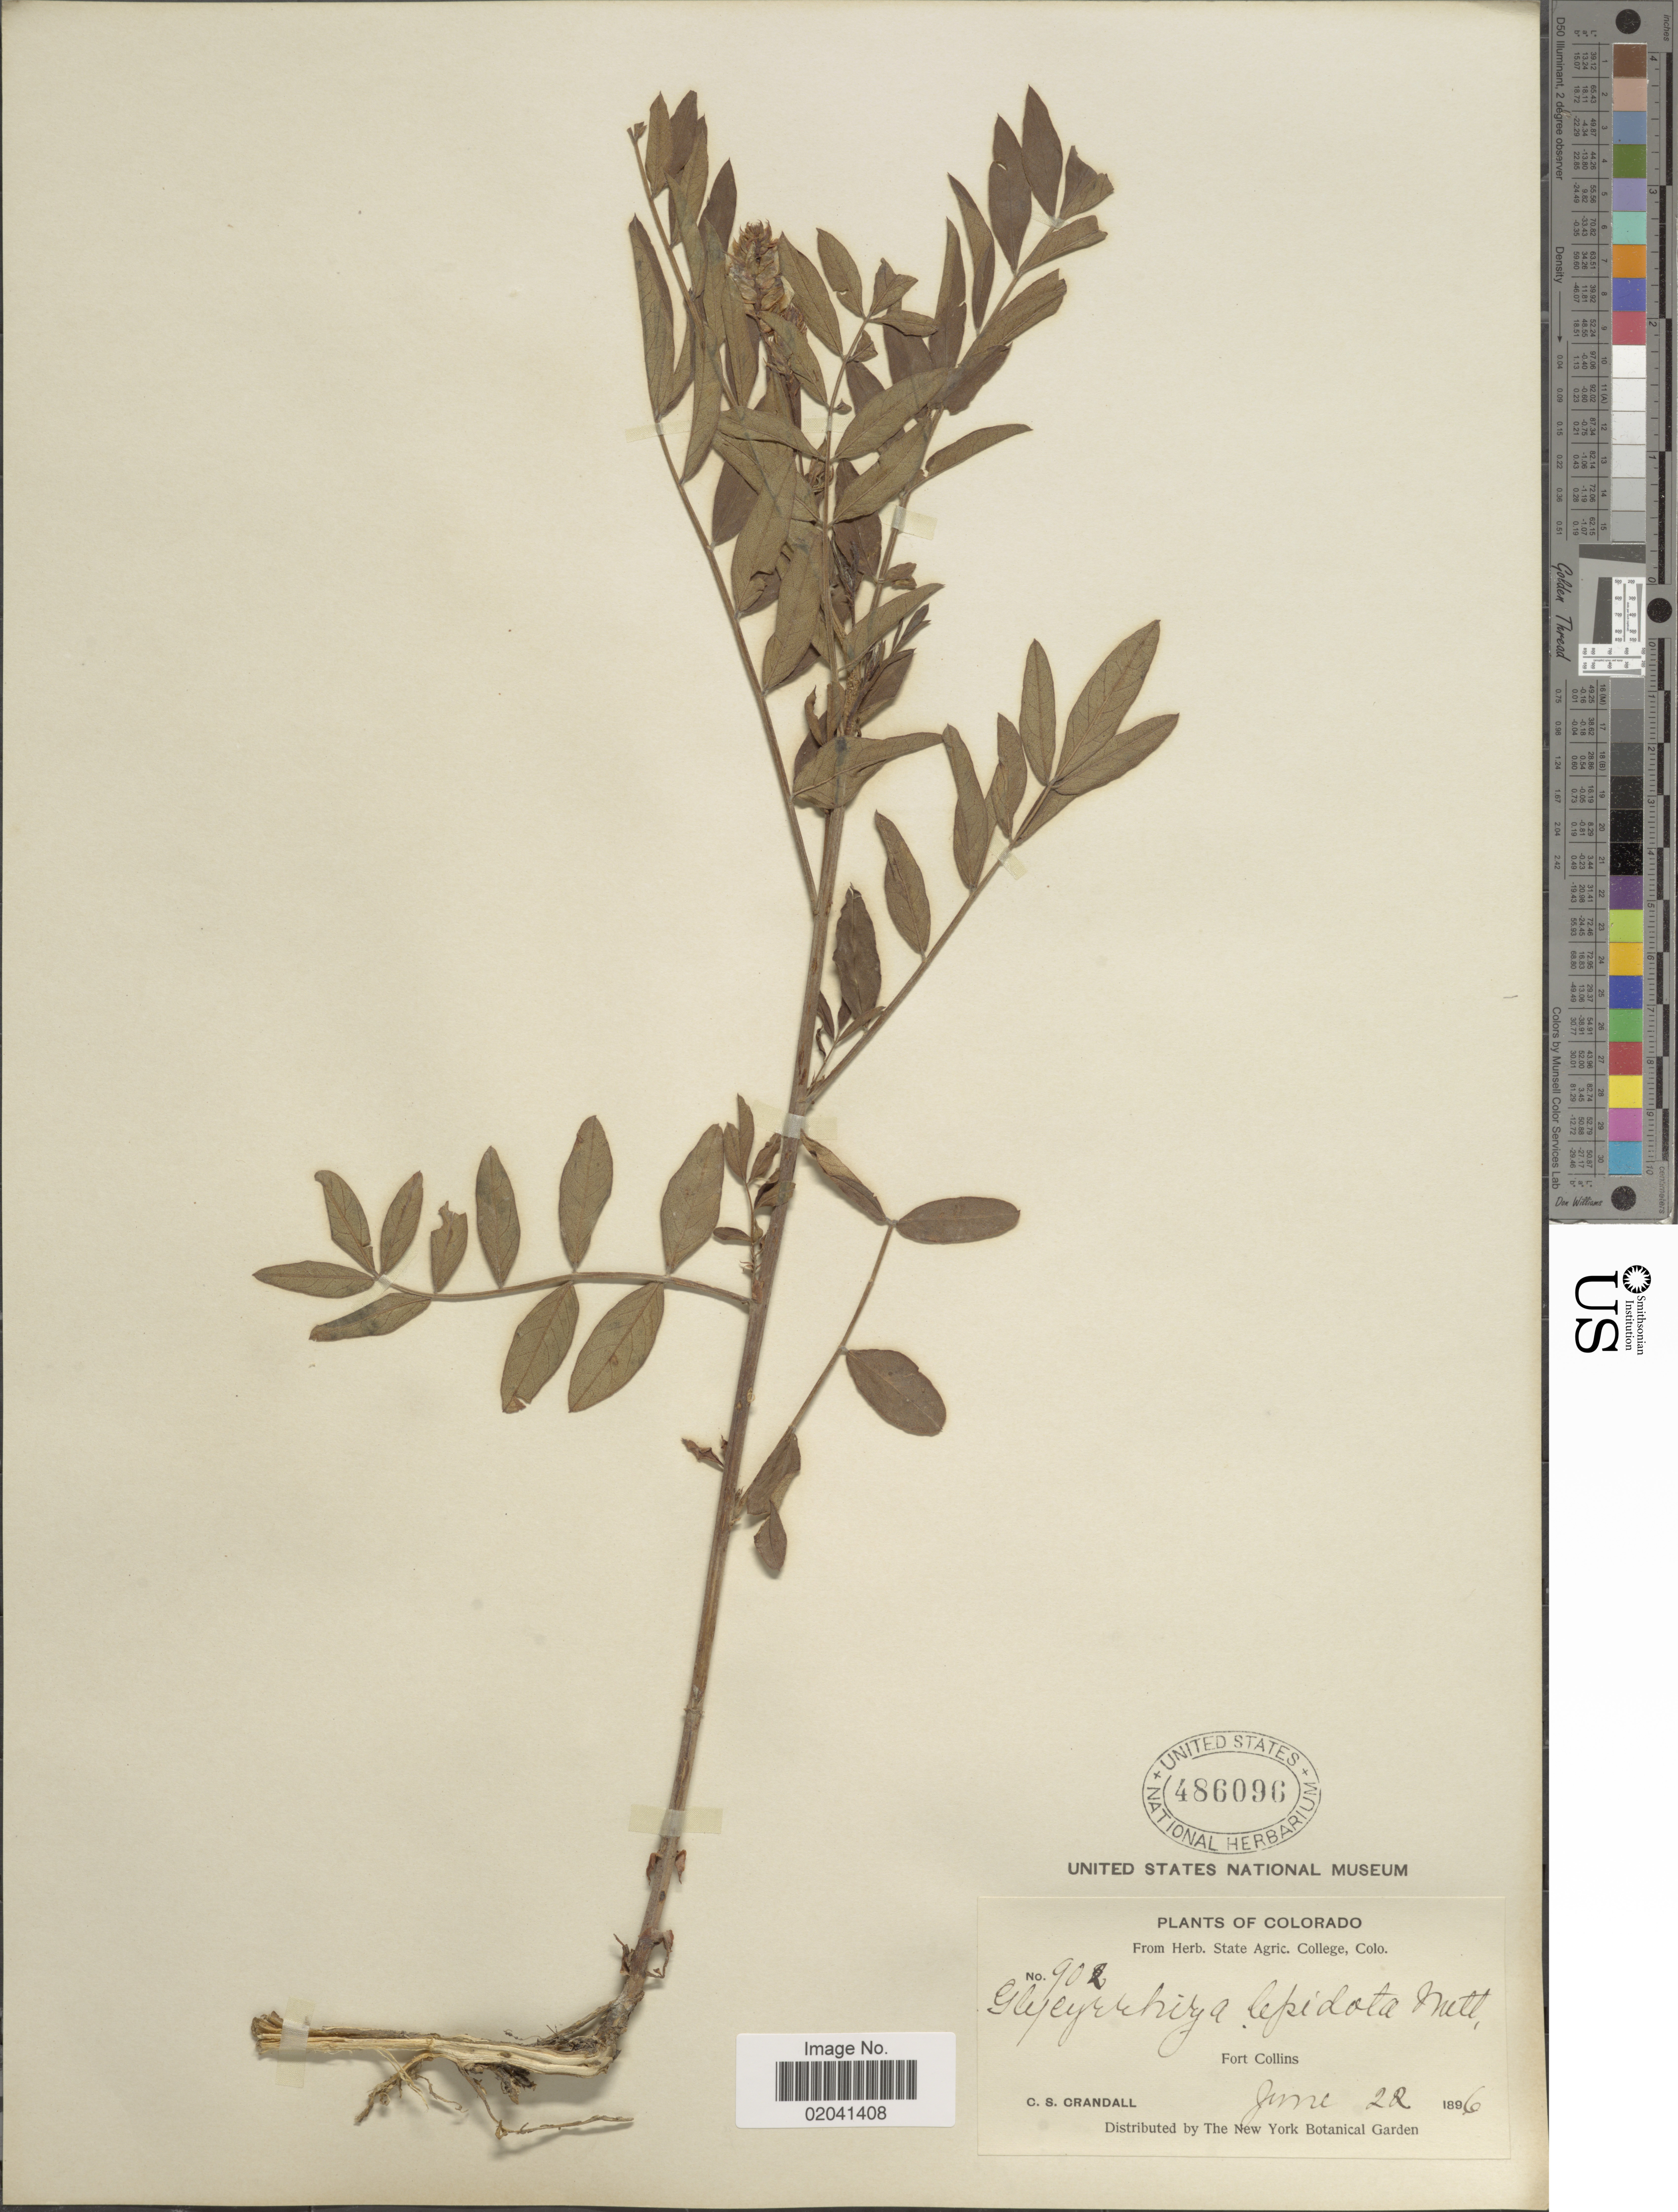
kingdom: Plantae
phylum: Tracheophyta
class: Magnoliopsida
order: Fabales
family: Fabaceae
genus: Glycyrrhiza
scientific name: Glycyrrhiza lepidota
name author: Pursh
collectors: C. Crandall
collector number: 902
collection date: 1896-06-22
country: United States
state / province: Colorado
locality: Fort Collins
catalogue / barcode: US 486096